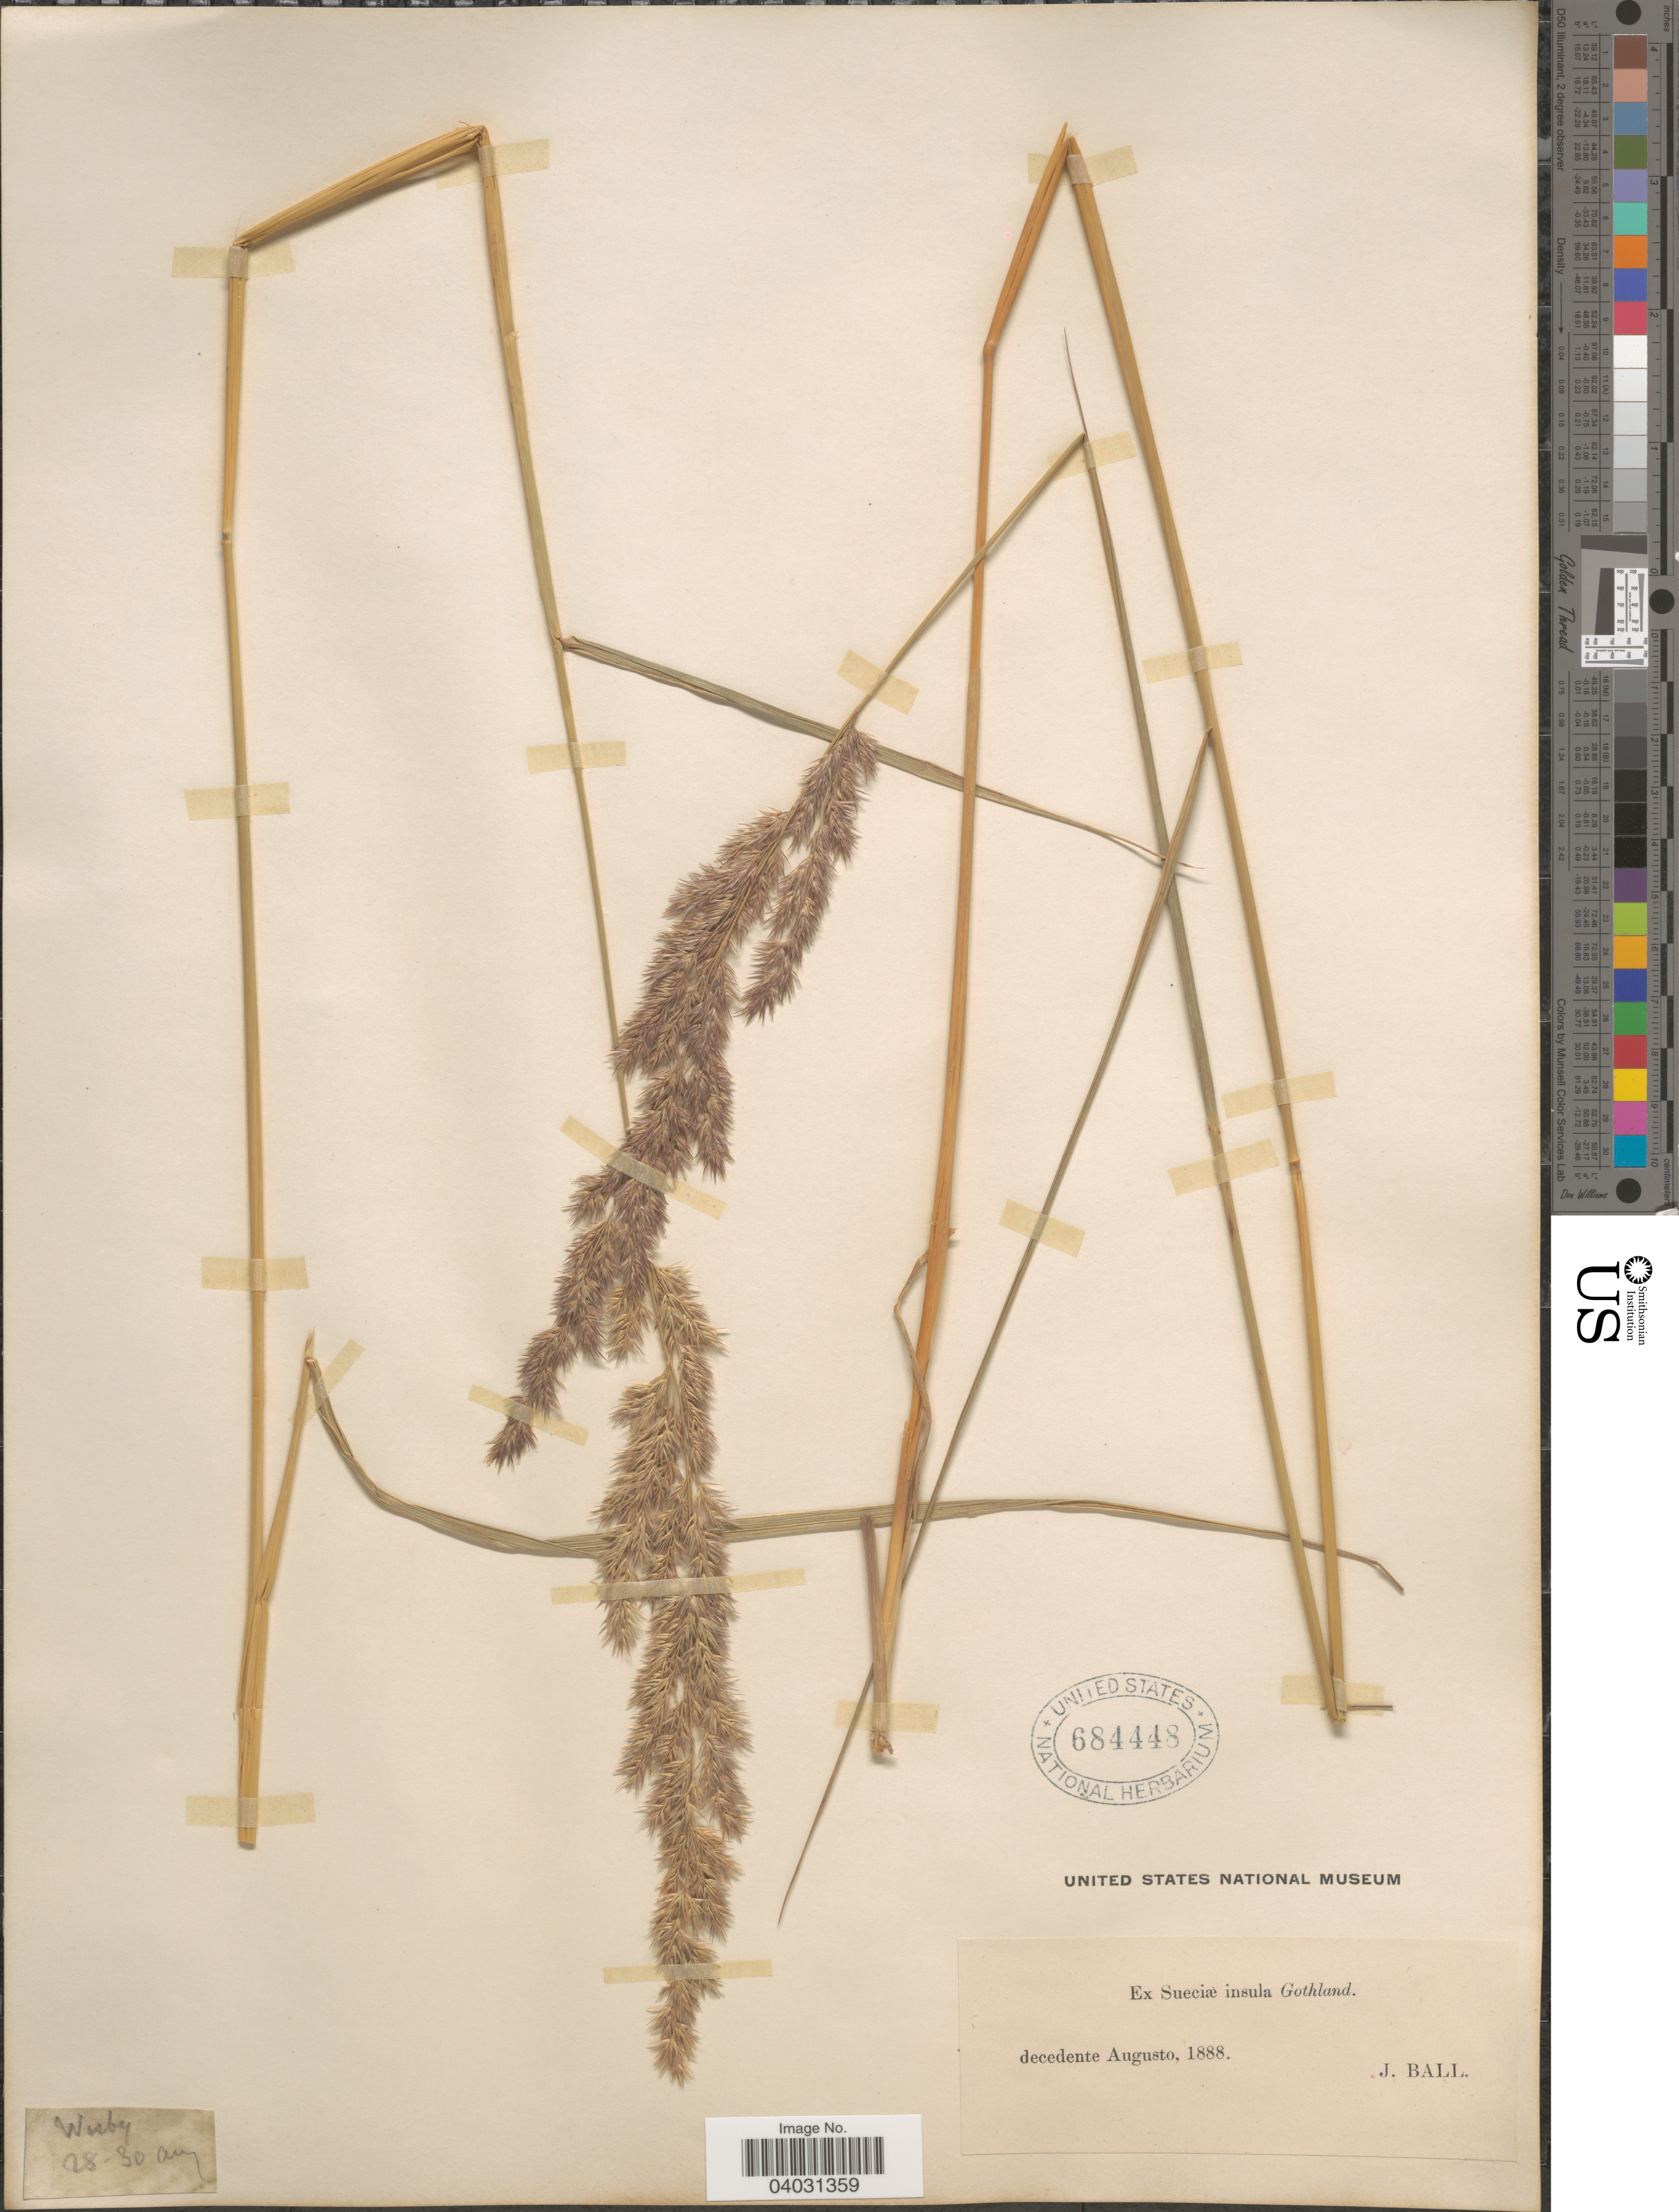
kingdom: Plantae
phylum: Tracheophyta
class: Liliopsida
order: Poales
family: Poaceae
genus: Calamagrostis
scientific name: Calamagrostis epigeios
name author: (L.) Roth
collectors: J. Ball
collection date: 1888-08-28/1888-08-30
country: Sweden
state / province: Gotland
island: Gotland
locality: Wisby. Ex Sueciæ insula Gothland.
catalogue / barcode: US 684448